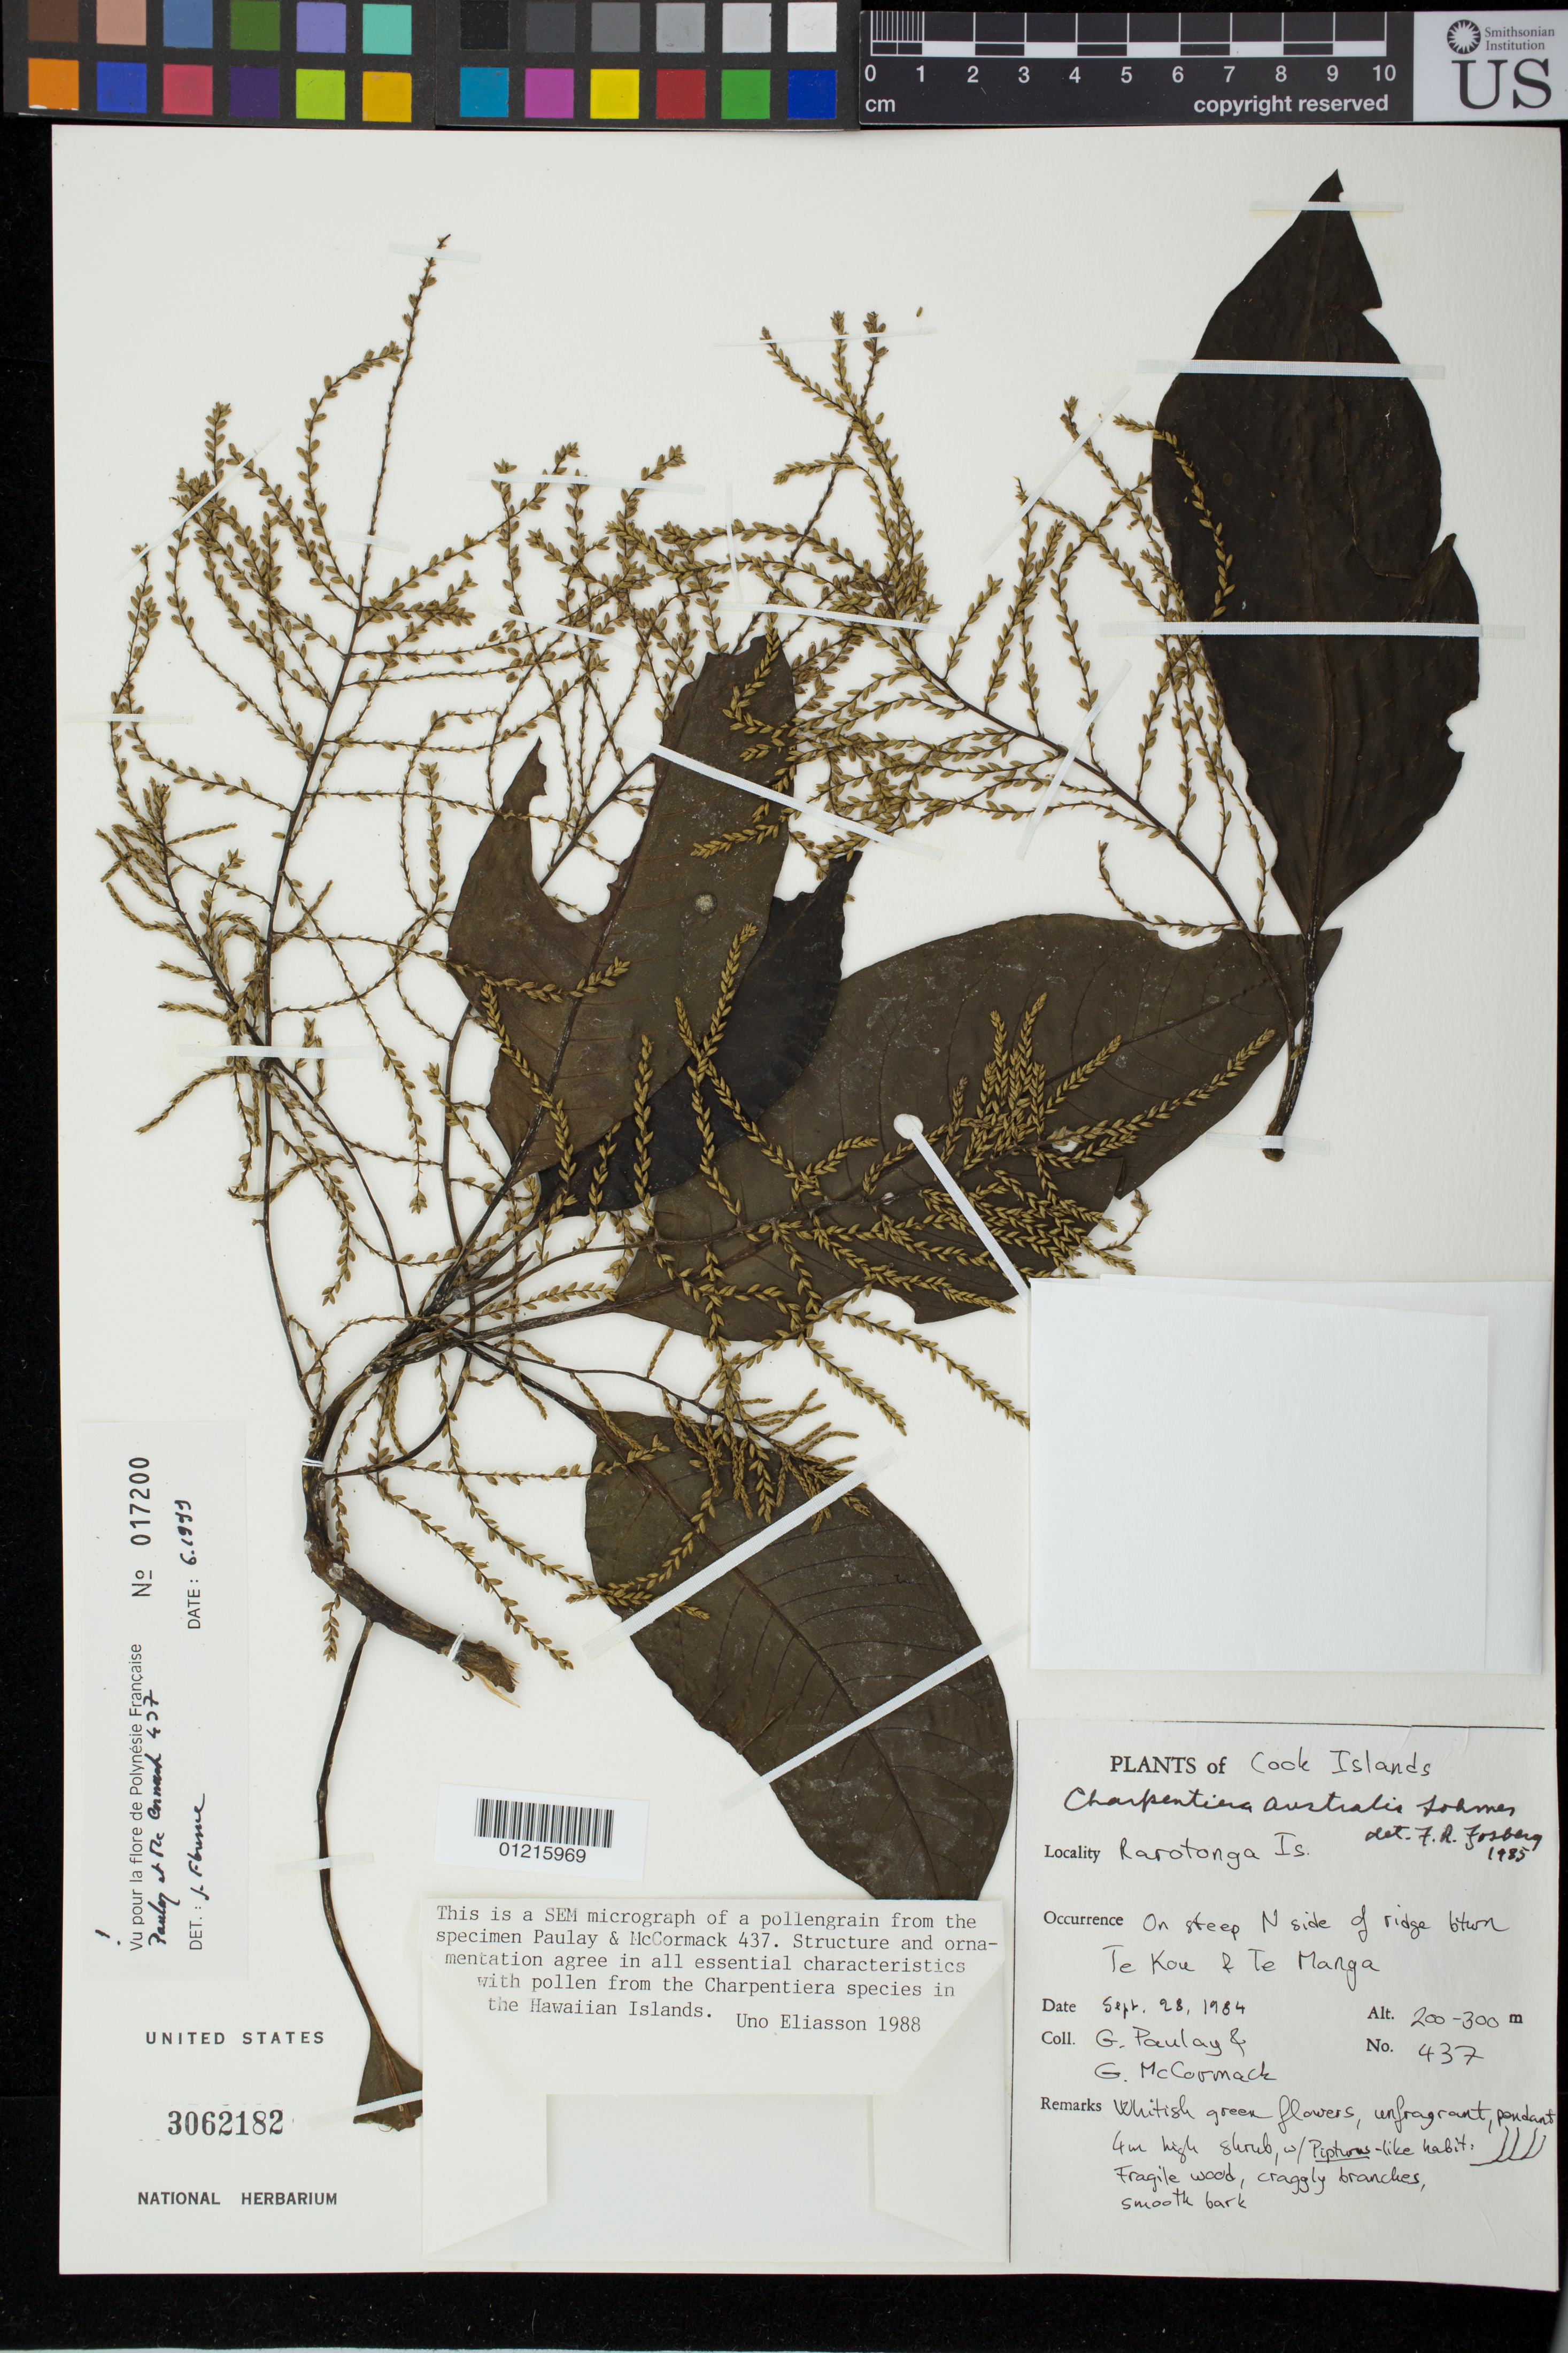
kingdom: Plantae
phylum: Tracheophyta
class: Magnoliopsida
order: Caryophyllales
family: Amaranthaceae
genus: Charpentiera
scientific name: Charpentiera australis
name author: Sohmer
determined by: Fosberg, F. R.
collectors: G. Paulay & G. McCormack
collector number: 437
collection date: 1984-09-28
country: Cook Islands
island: Rarotonga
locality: On steep N side of ridge between Te Kou & Te Manga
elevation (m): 200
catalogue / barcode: US 3062182